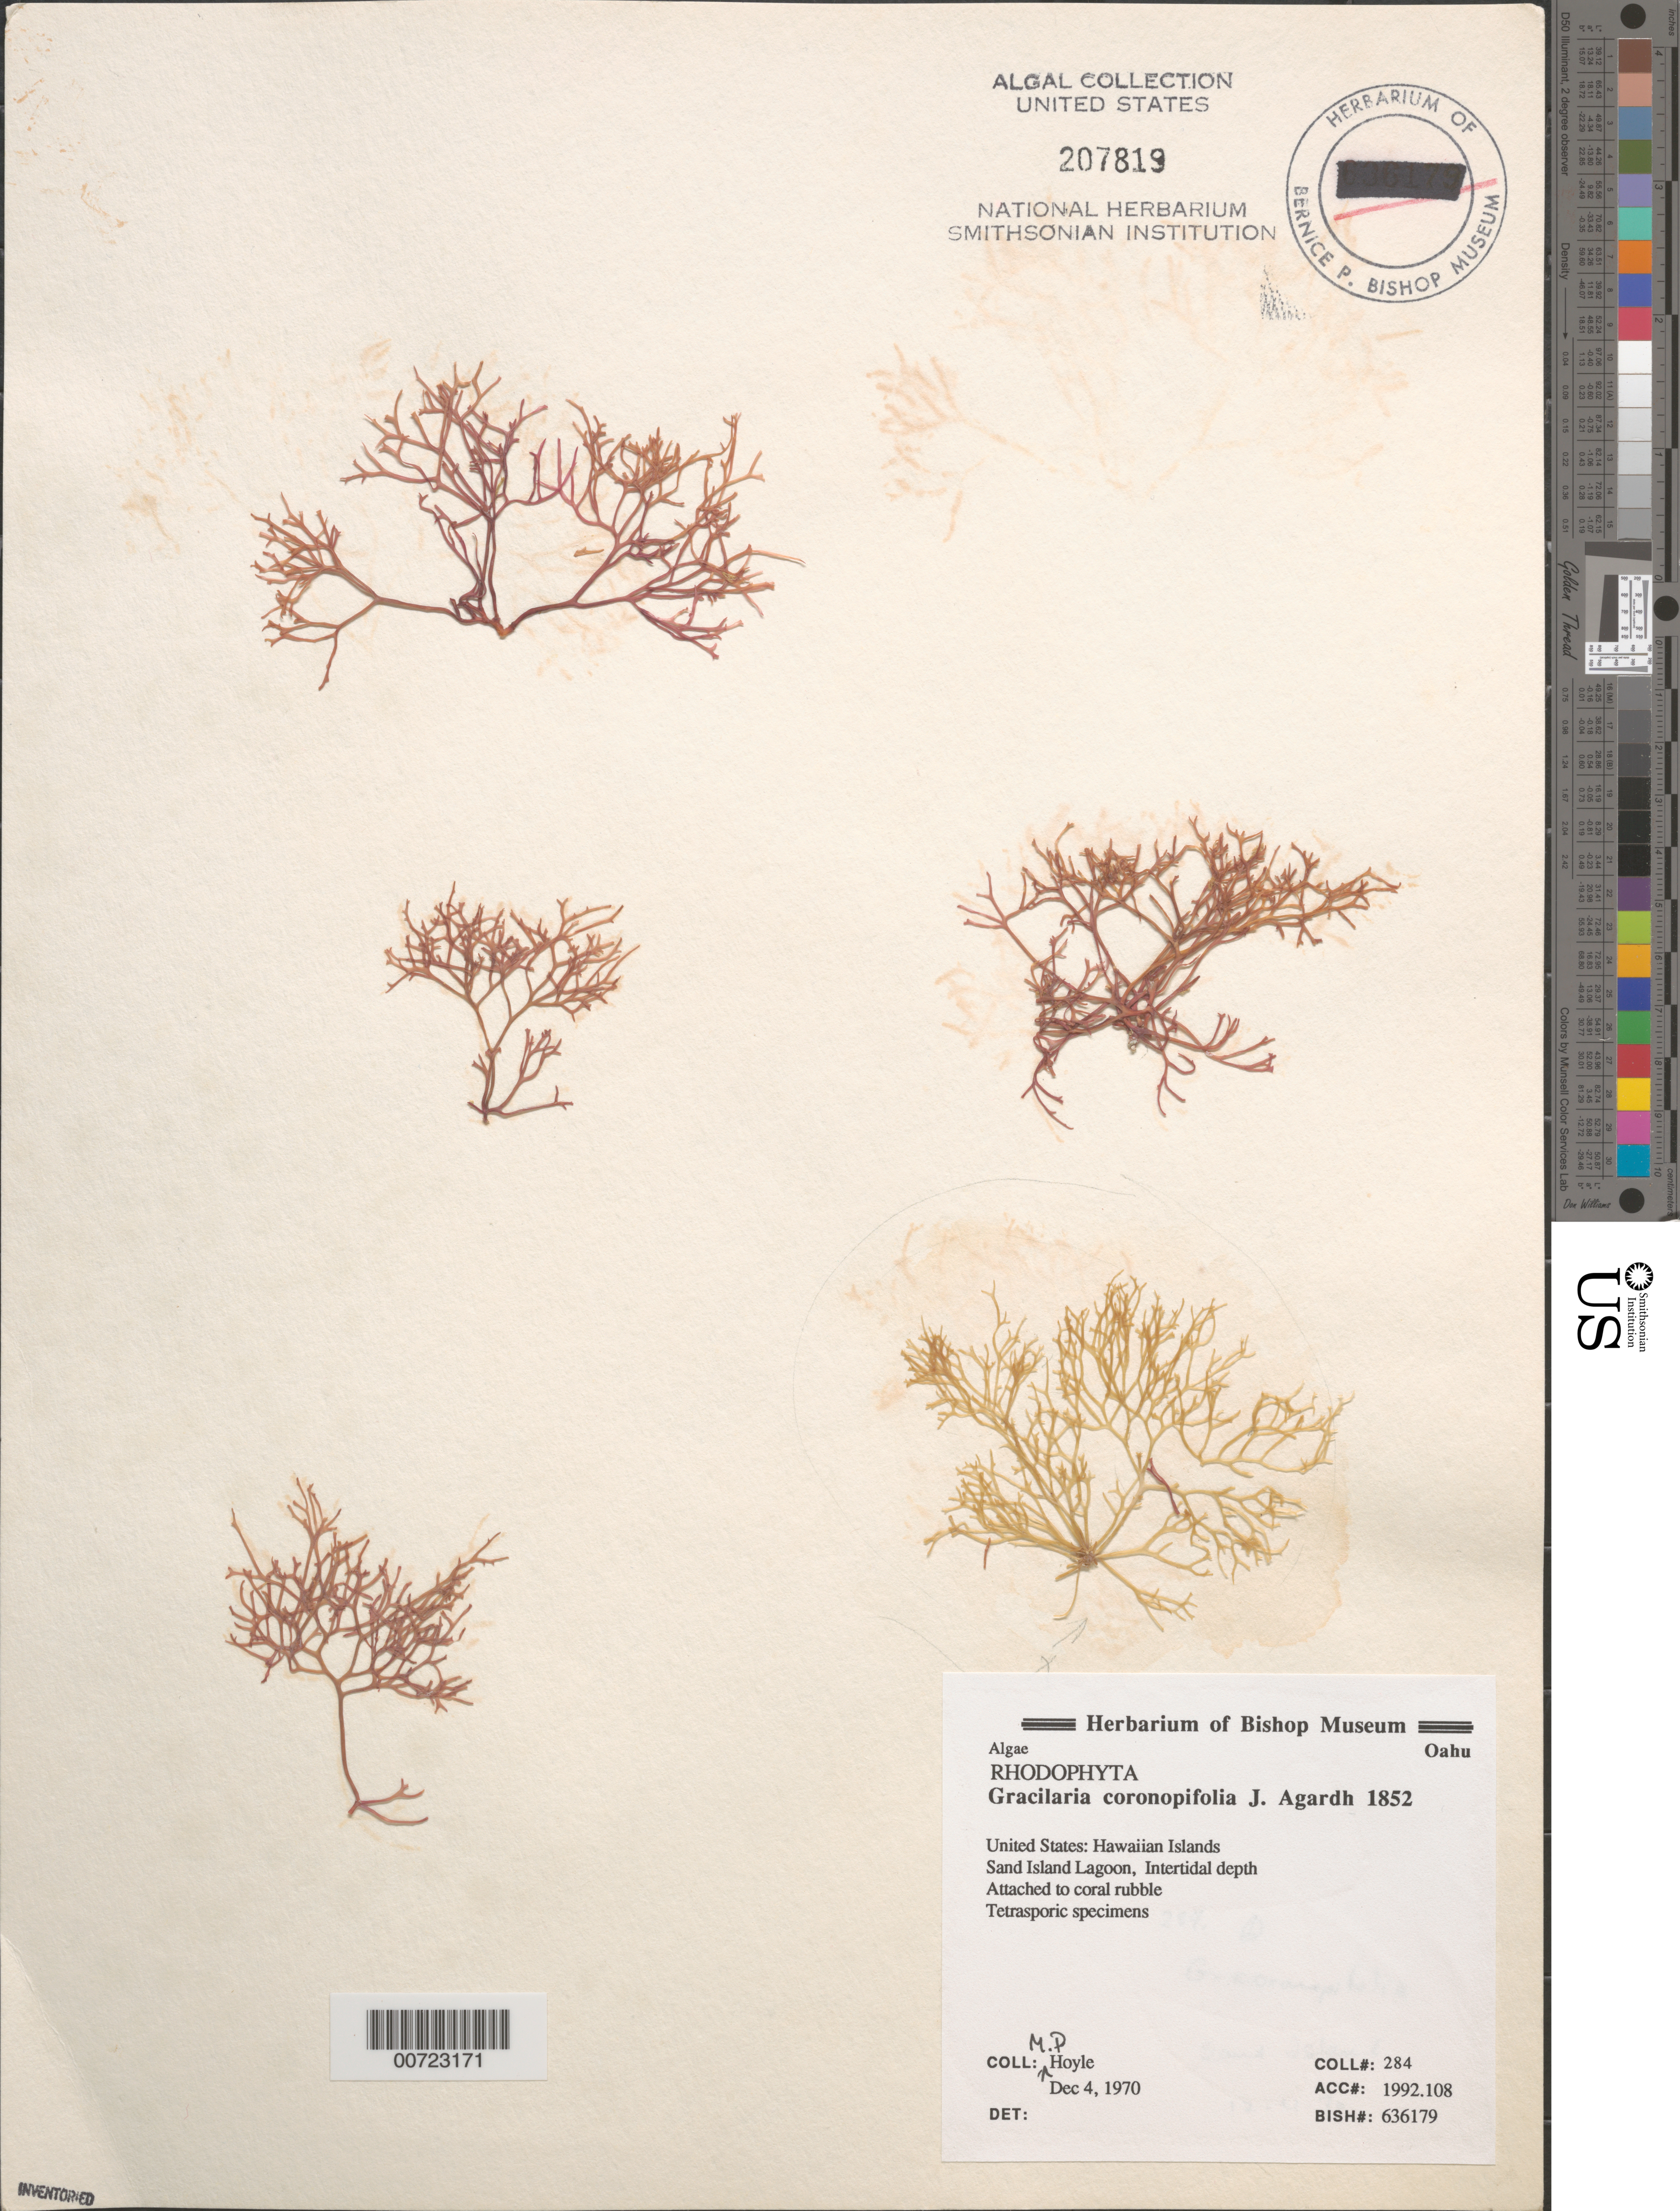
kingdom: Plantae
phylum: Rhodophyta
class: Florideophyceae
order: Gracilariales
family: Gracilariaceae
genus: Gracilaria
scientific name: Gracilaria coronopifolia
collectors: M. Hoyle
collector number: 284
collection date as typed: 04 Dec 1970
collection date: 1970-12-04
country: United States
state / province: Hawaii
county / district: Honolulu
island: Oahu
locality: Sand Island Lagoon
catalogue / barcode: US 207819